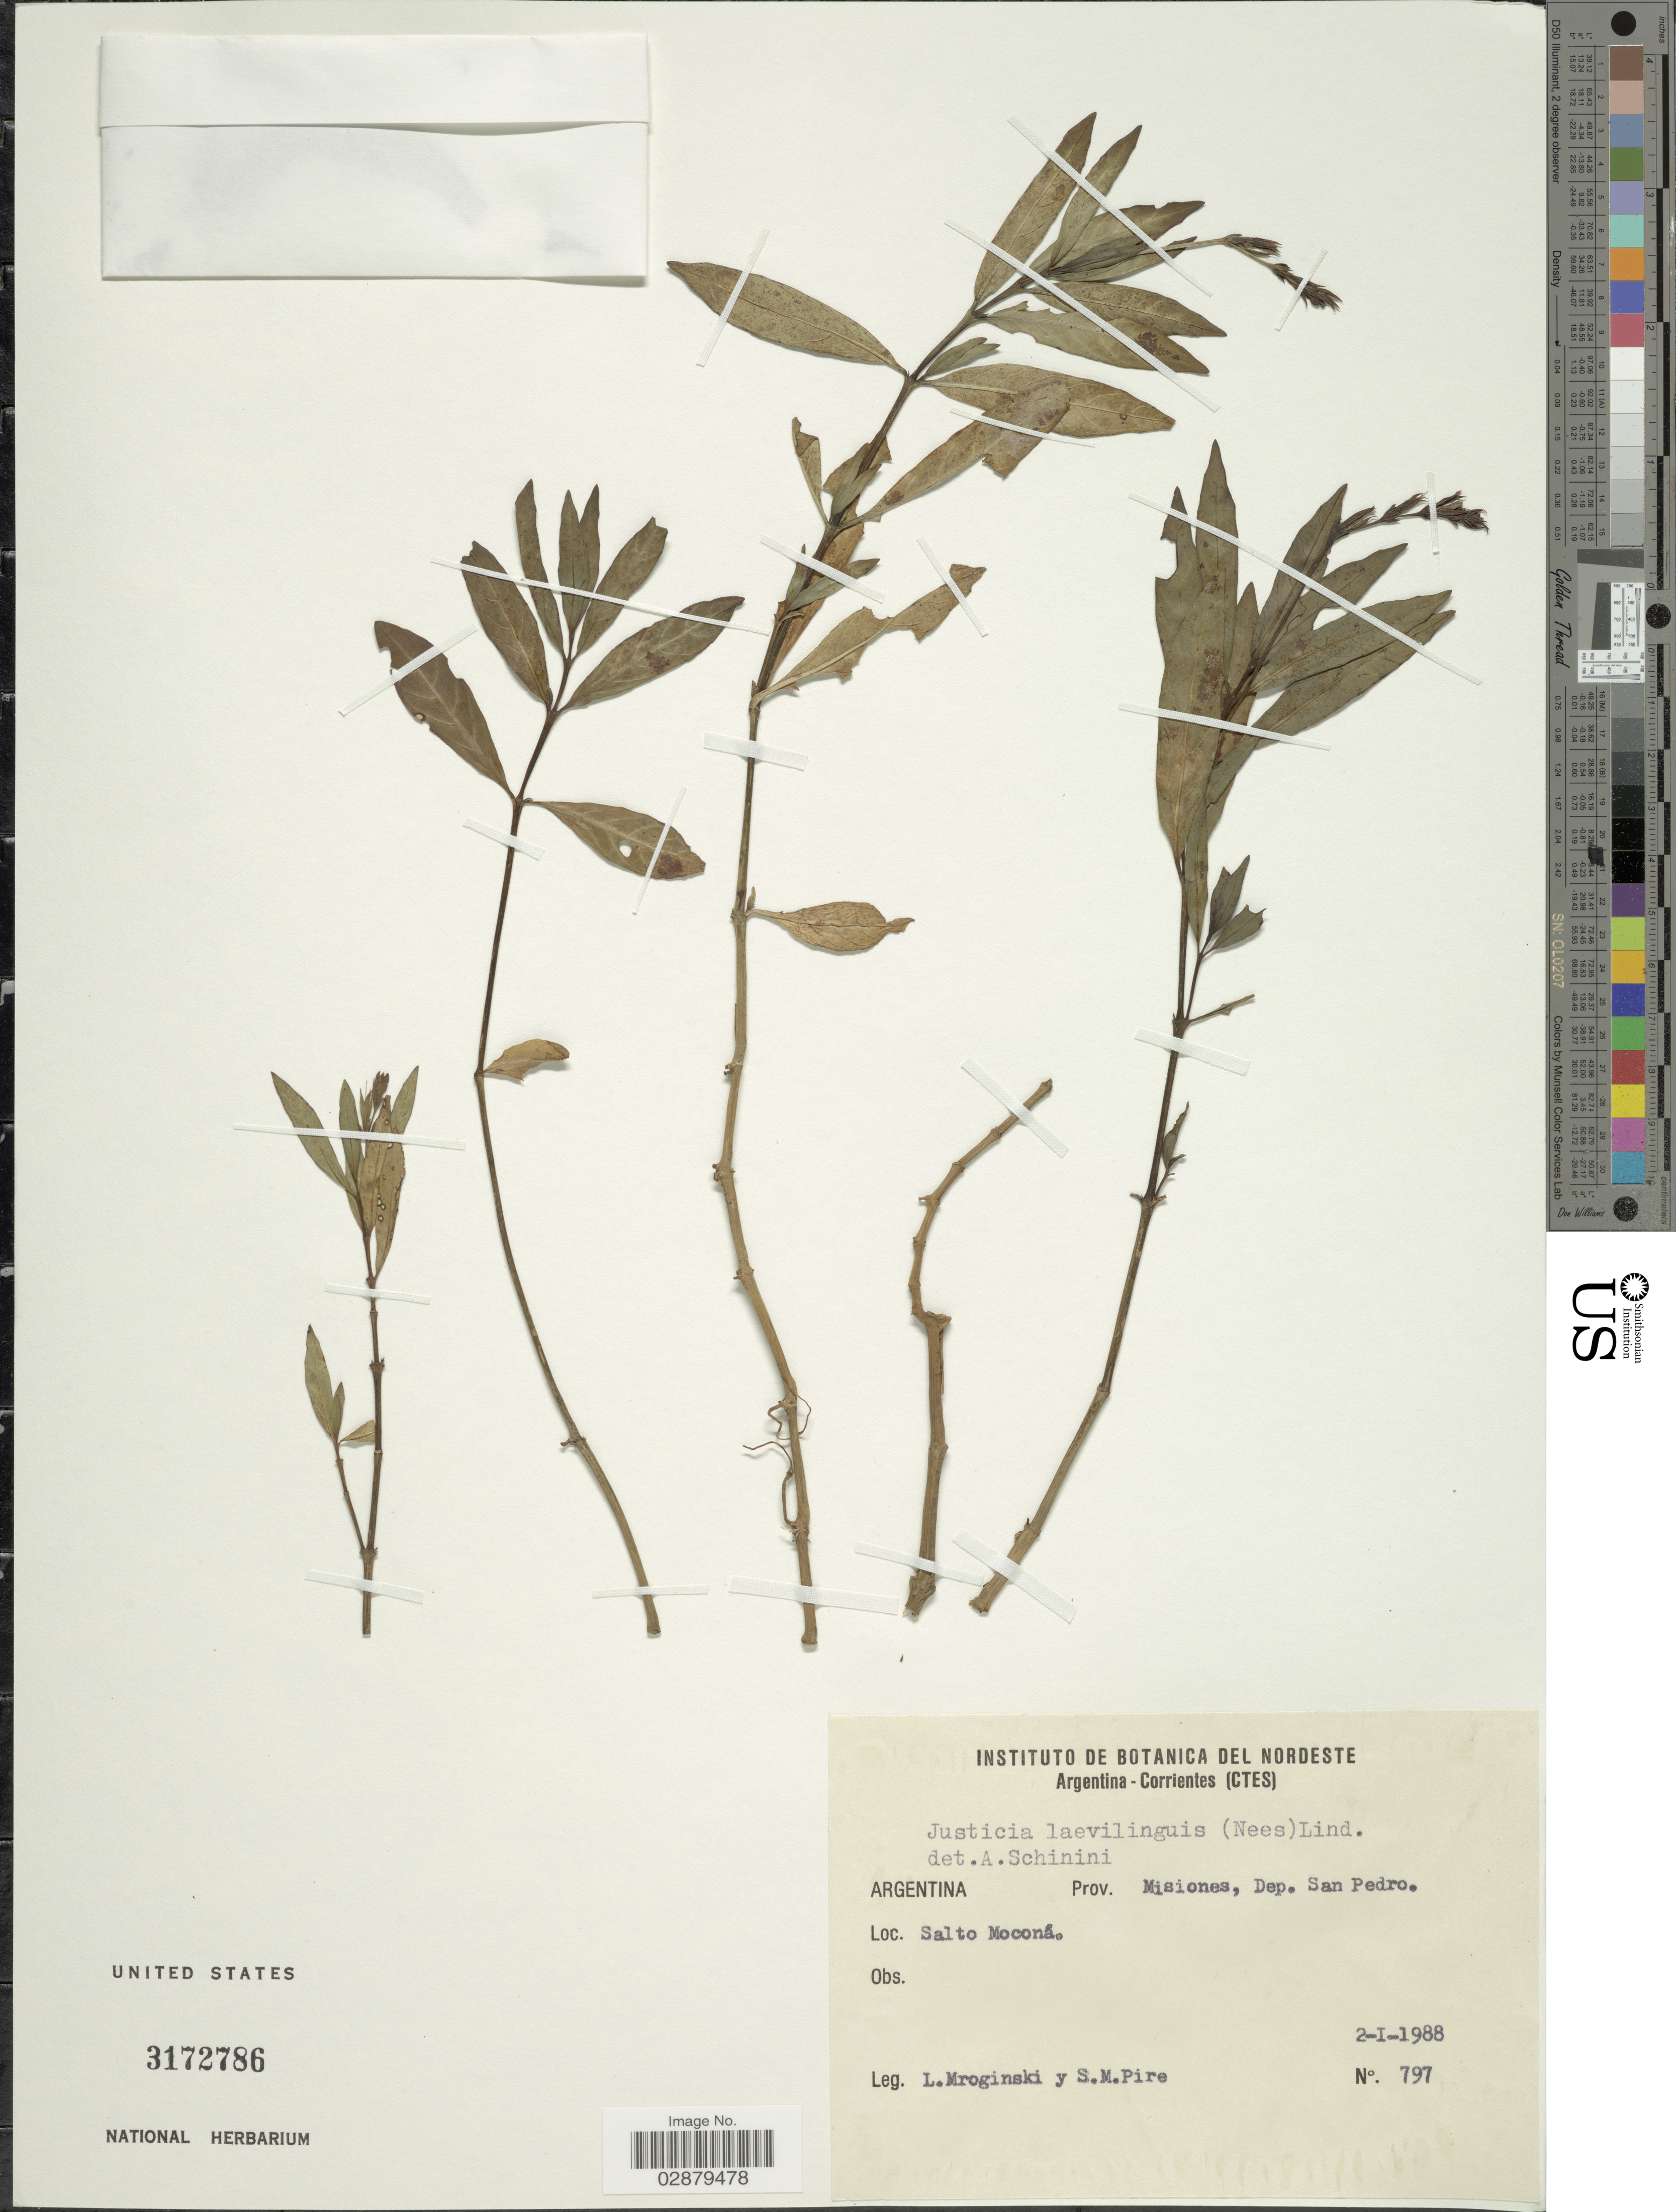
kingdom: Plantae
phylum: Tracheophyta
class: Magnoliopsida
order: Lamiales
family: Acanthaceae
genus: Justicia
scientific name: Justicia laevilinguis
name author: (Nees) Lindau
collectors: L. Mroginski & S. Pire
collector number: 797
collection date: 1988-01-02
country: Argentina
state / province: Misiones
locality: Dep. San pedro. Salto Moconá.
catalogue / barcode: US 3172786